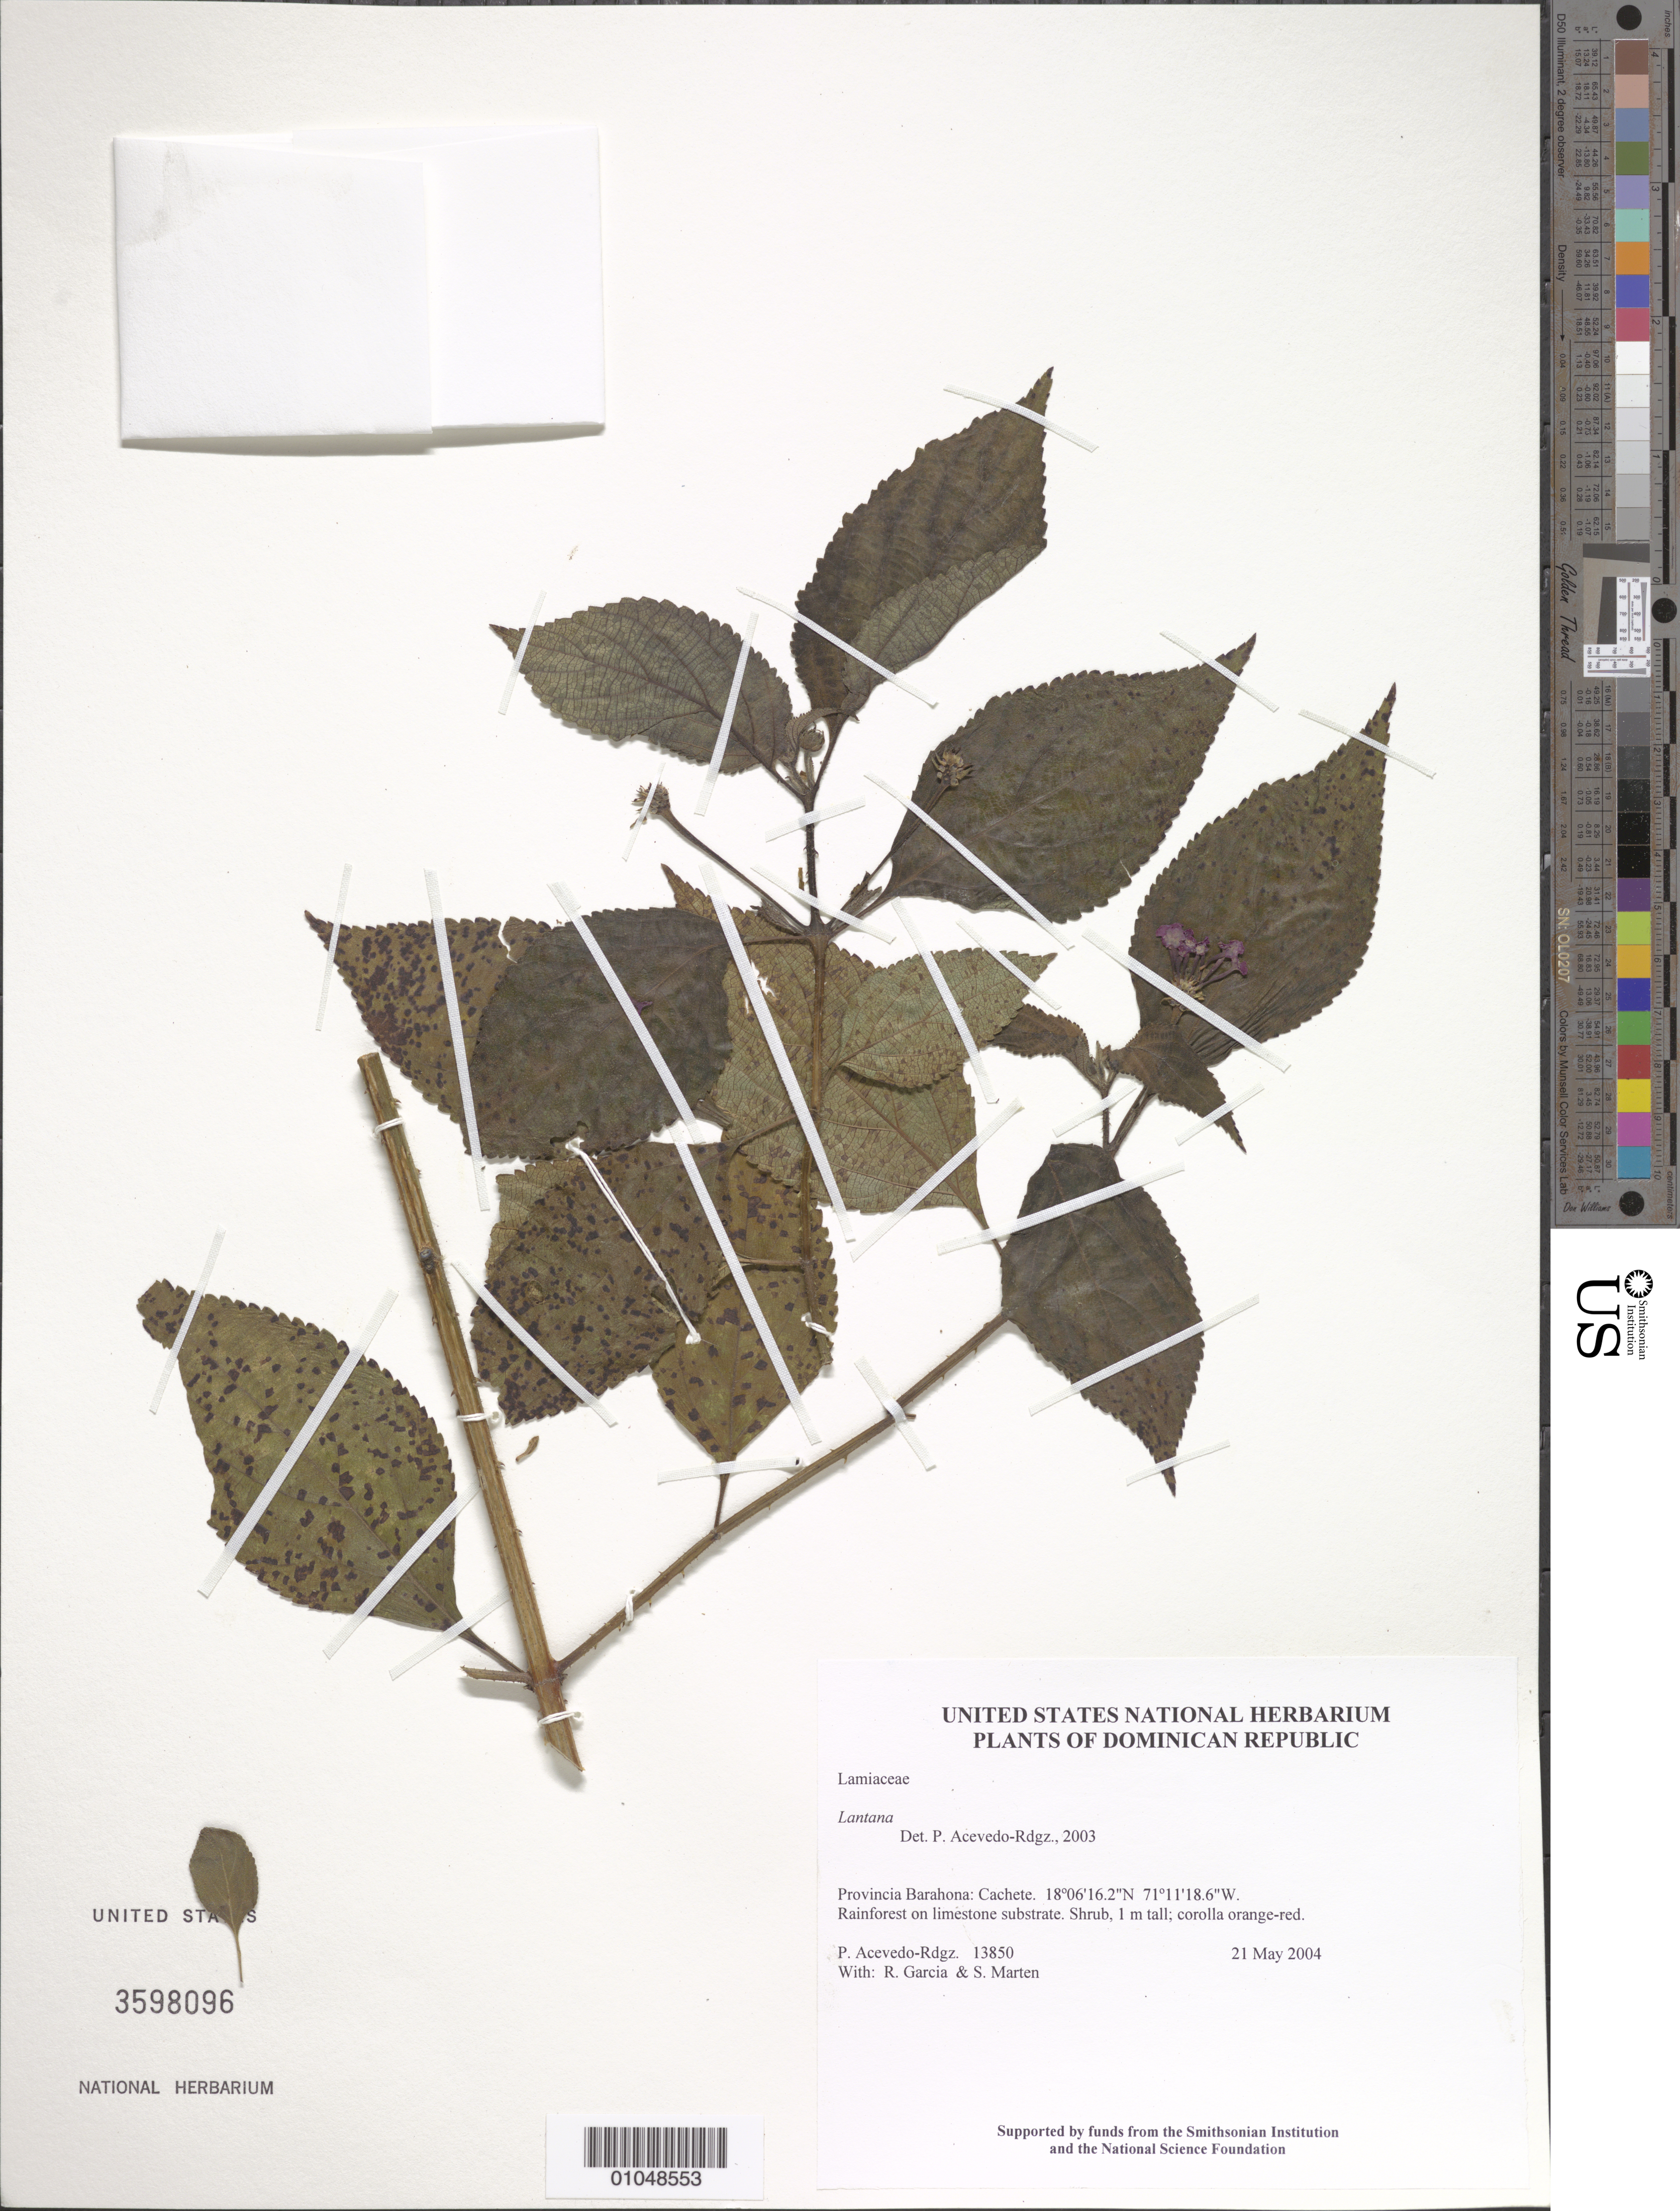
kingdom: Plantae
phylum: Tracheophyta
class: Magnoliopsida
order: Lamiales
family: Verbenaceae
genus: Lantana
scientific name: Lantana aculeata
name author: L.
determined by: Acevedo-Rodriguez, P., (US), Smithsonian Institution - National Museum of Natural History (UNITED STATES)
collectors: P. Acevedo-Rodr., R. G. García & S. Marten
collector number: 13850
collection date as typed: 21 May 2004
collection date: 2004-05-21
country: Dominican Republic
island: Hispaniola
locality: Provincia Barahona: Cachete.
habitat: Rainforest on limestone substrate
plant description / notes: US, MO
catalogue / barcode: US 3598096